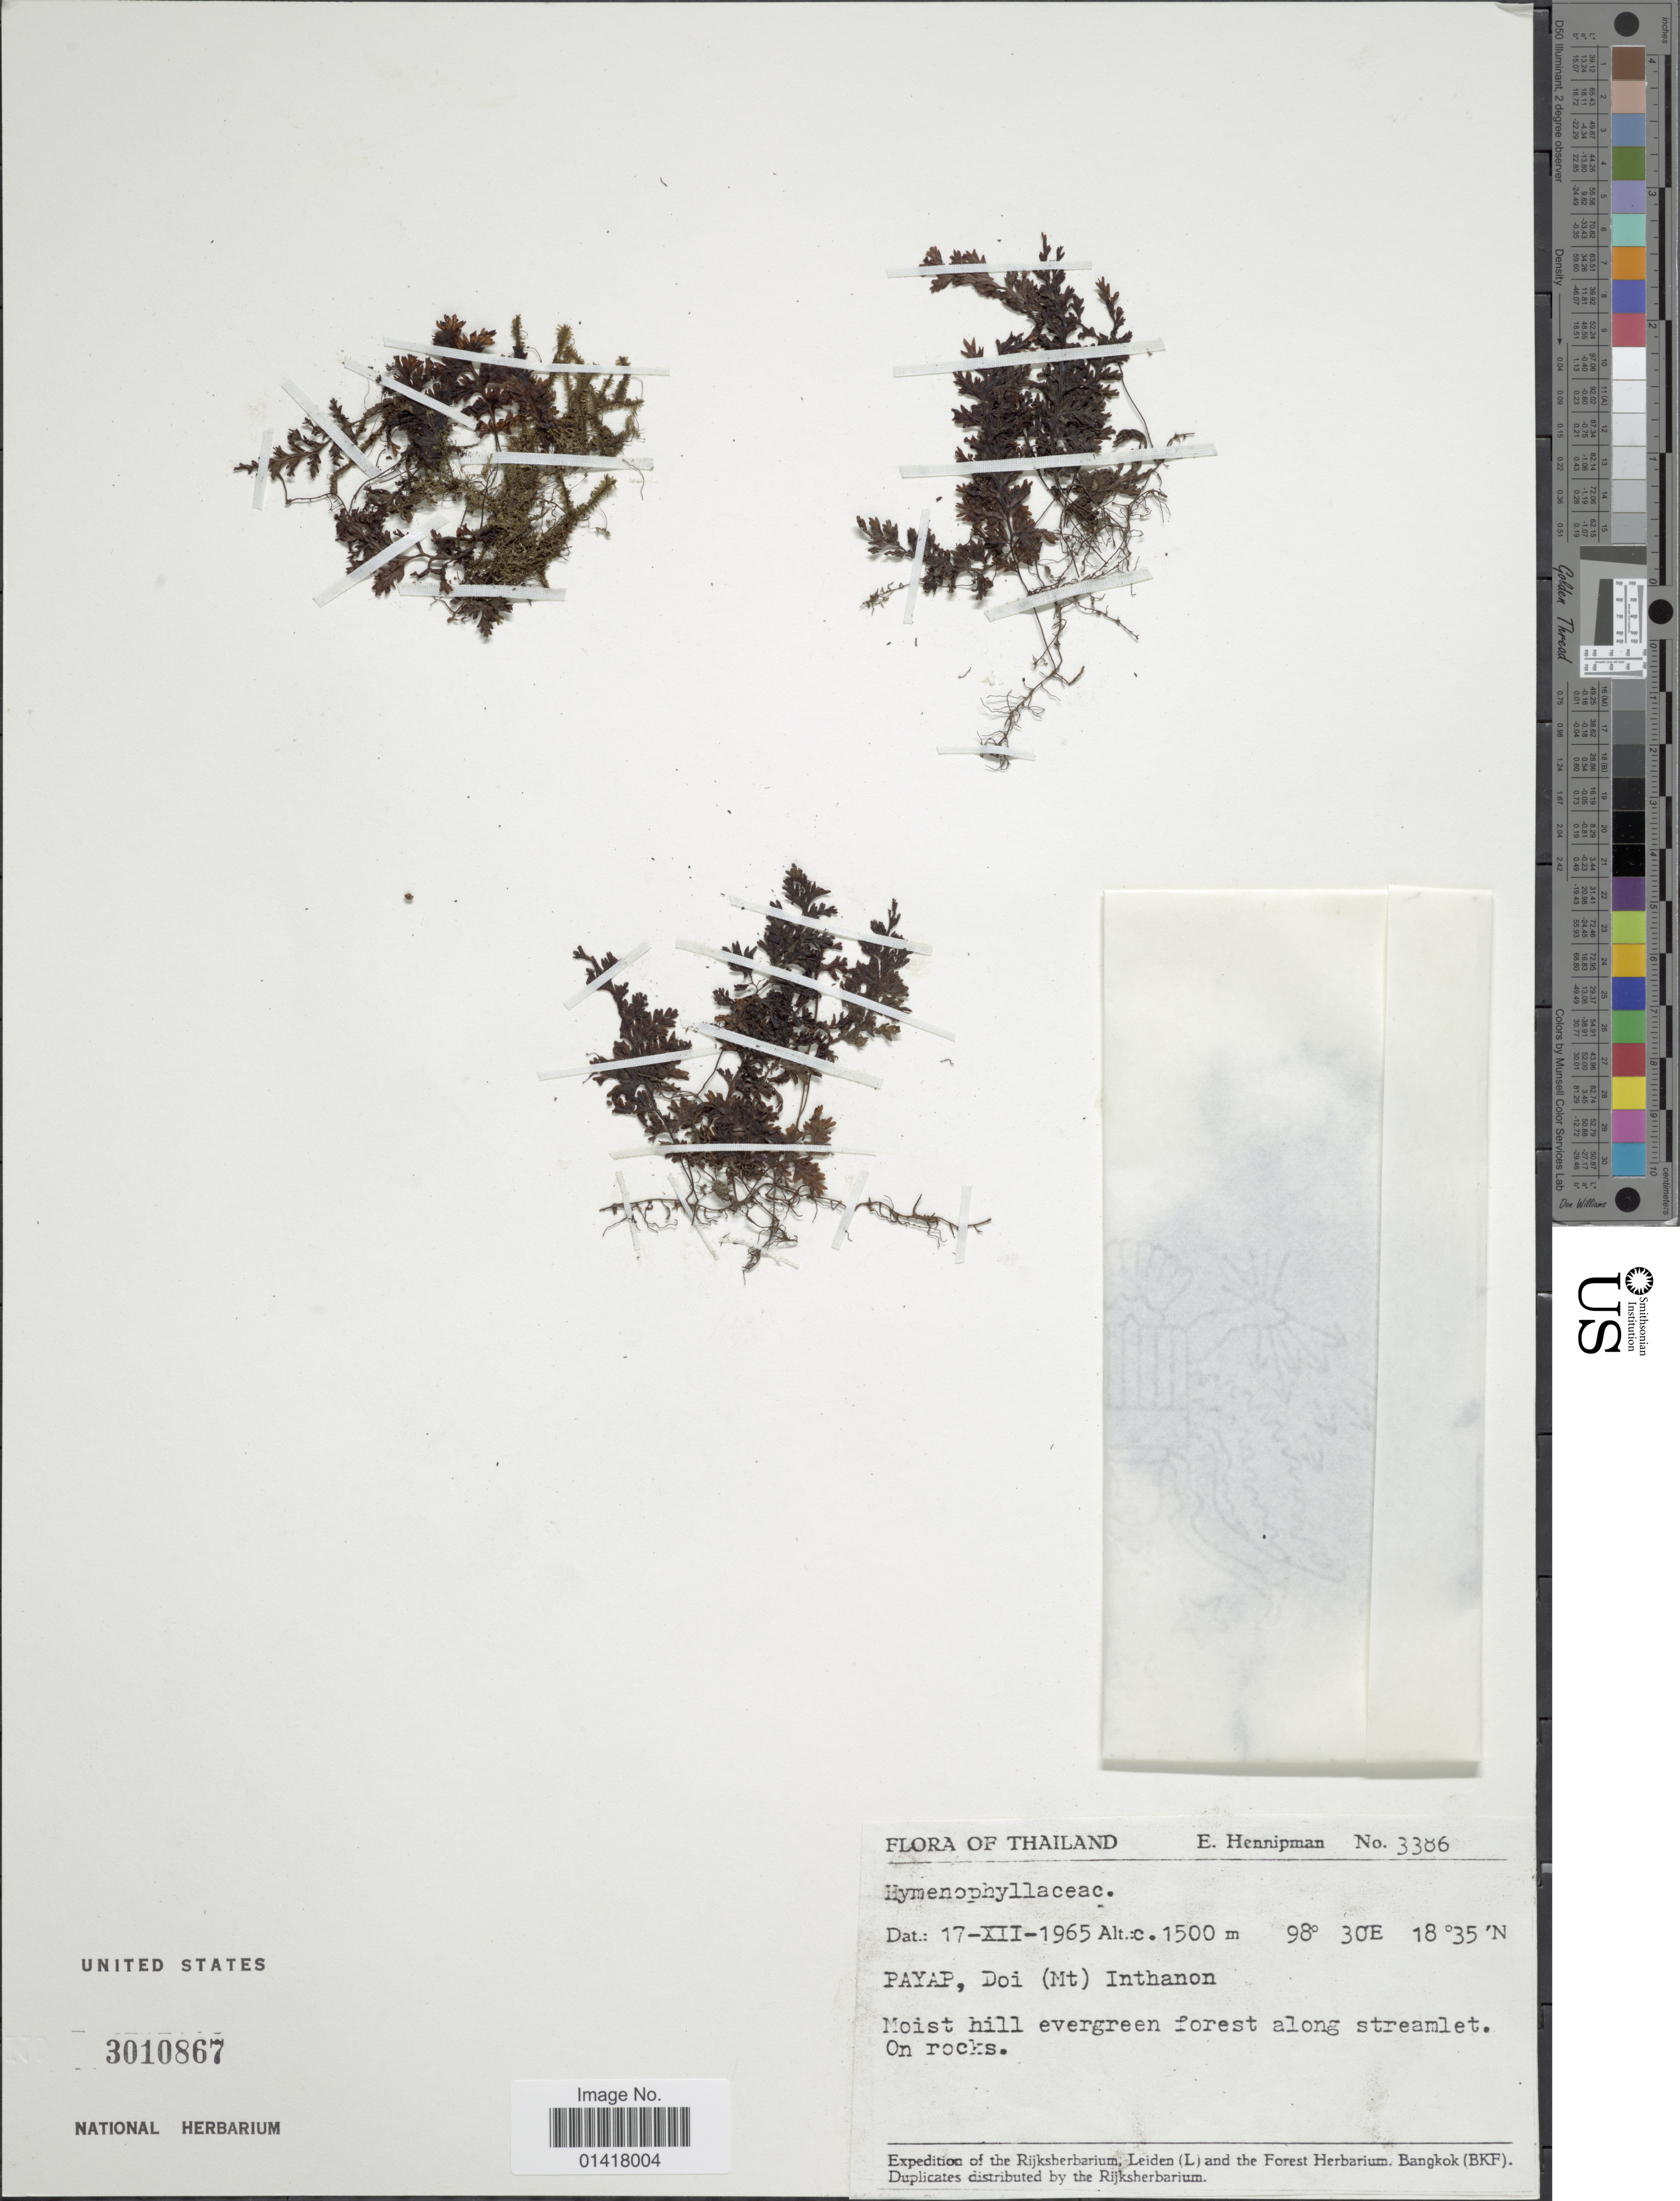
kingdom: Plantae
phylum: Tracheophyta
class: Polypodiopsida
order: Hymenophyllales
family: Hymenophyllaceae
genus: Hymenophyllum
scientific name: Hymenophyllum sp.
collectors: E. Hennipman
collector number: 3386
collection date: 1965-12-17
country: Thailand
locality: Payap, Doi (Mt) Inthanon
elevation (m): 1500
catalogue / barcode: US 3010867